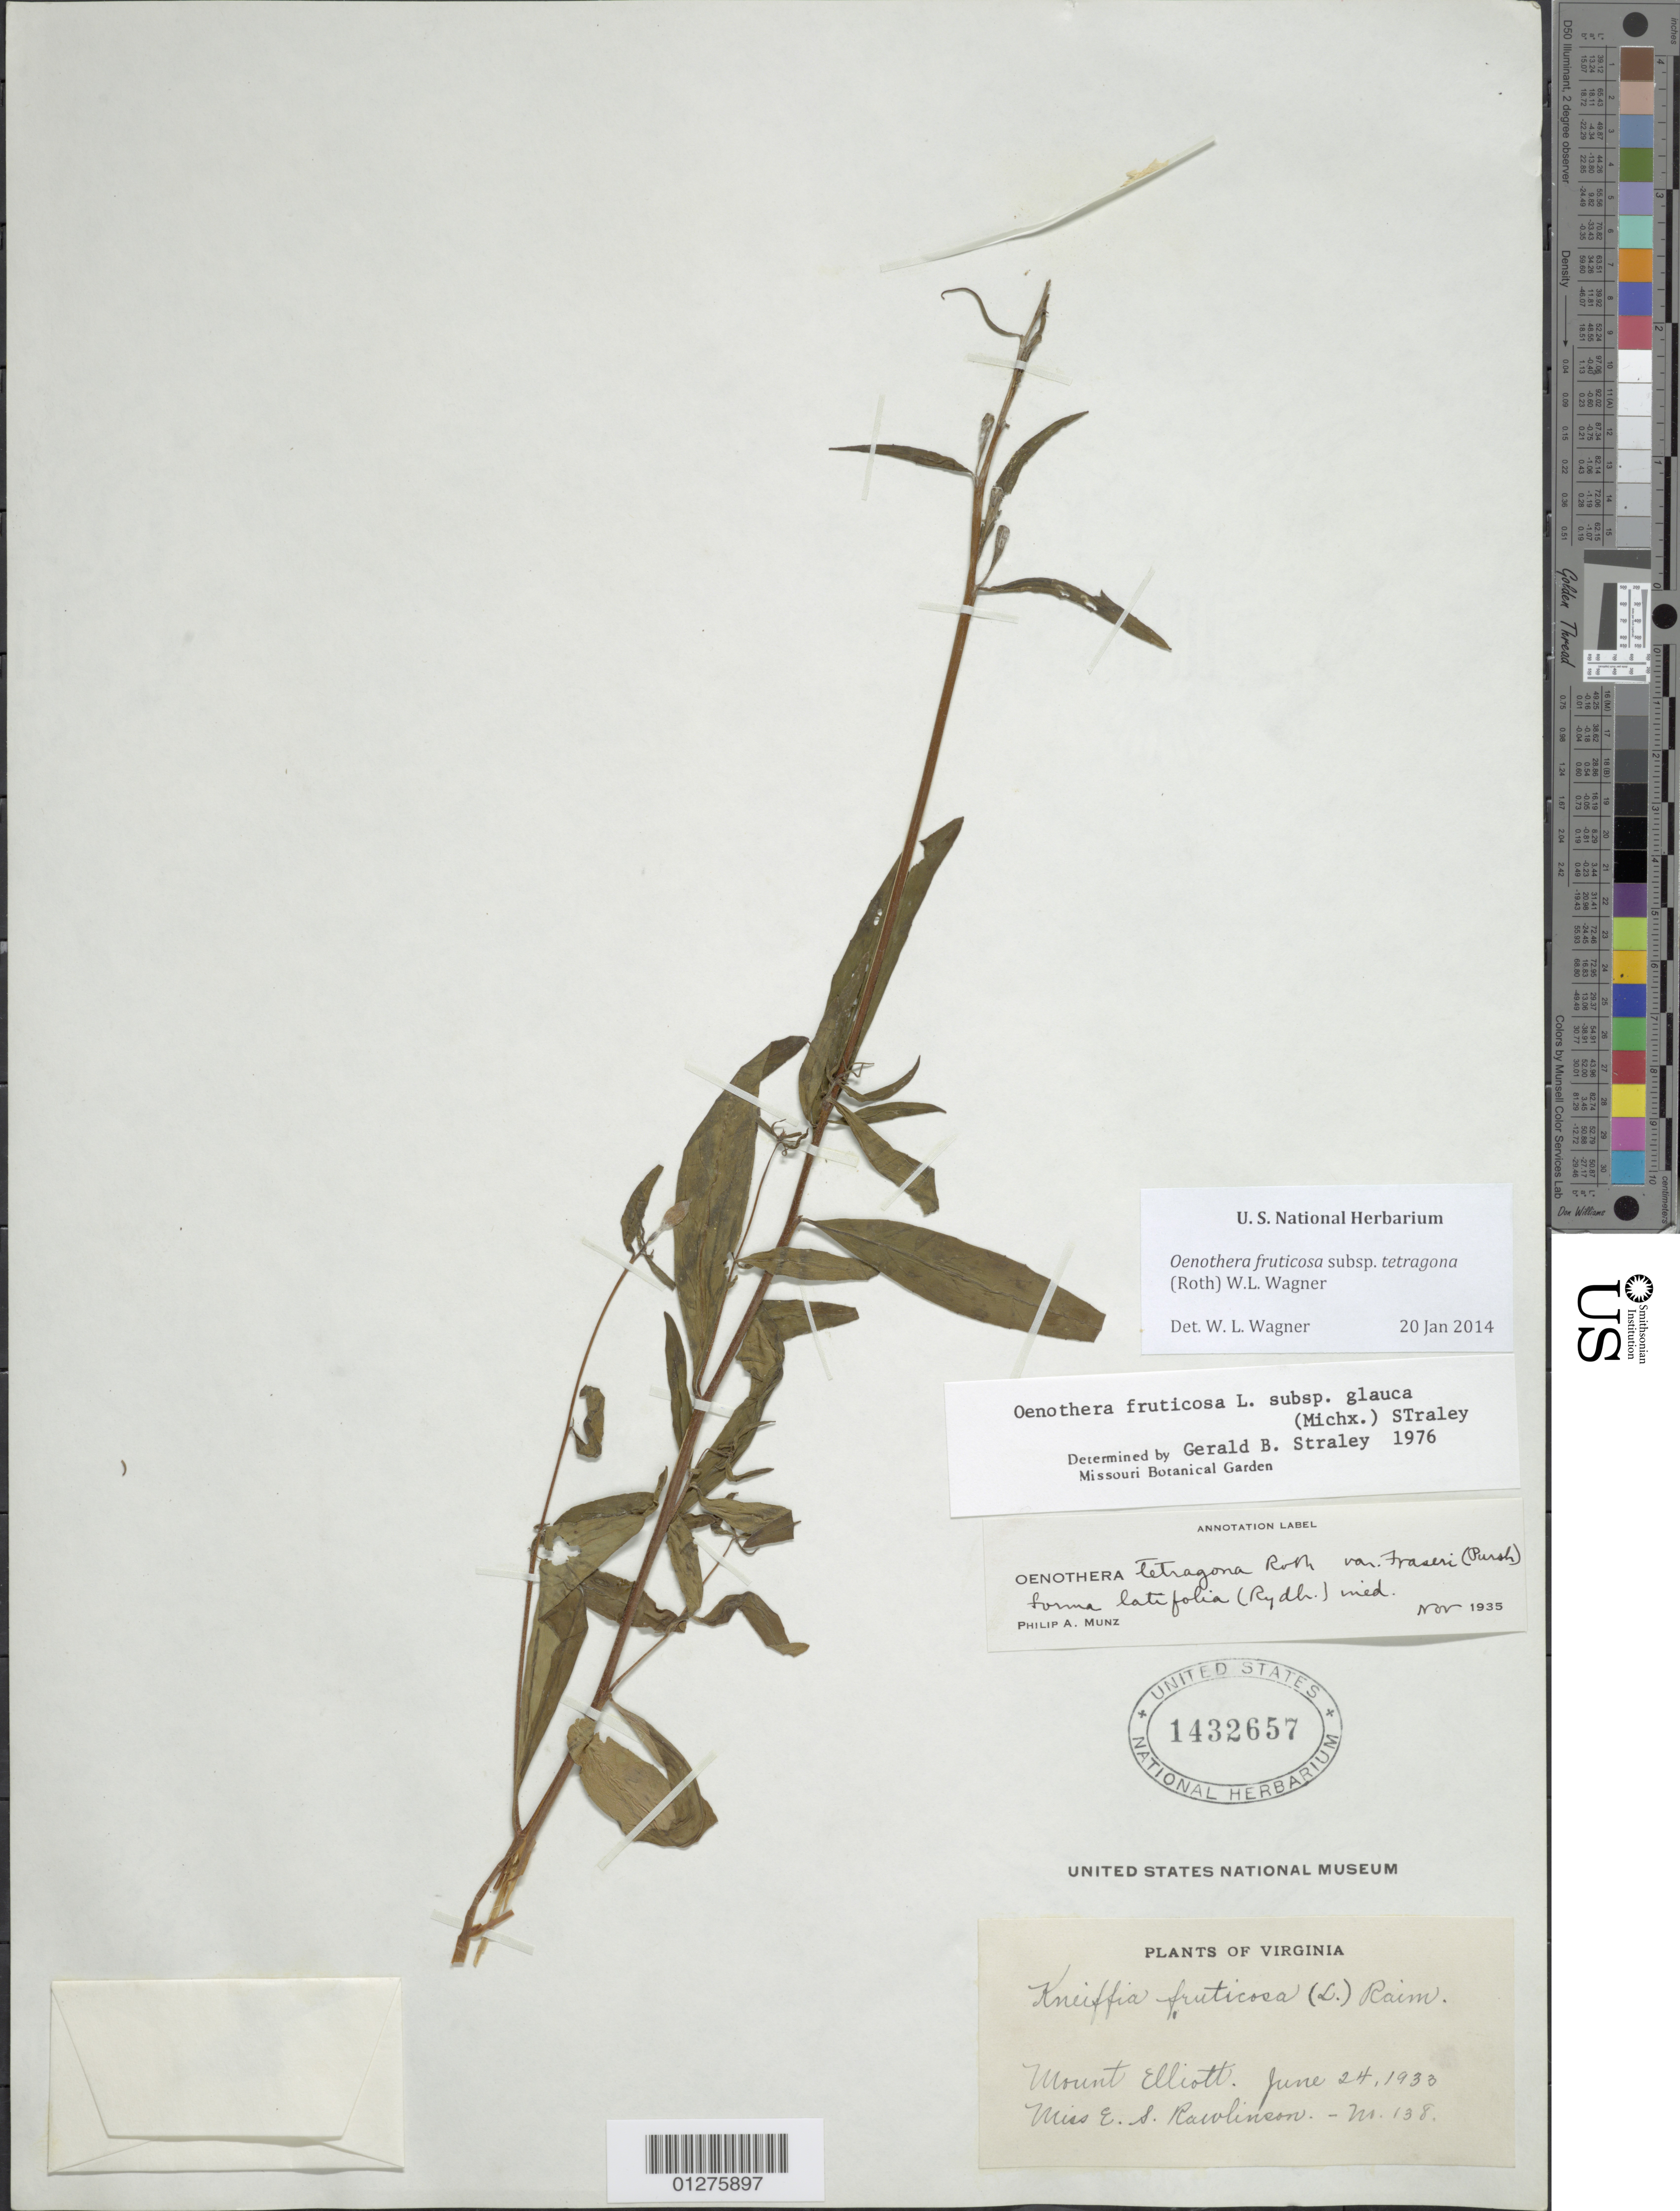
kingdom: Plantae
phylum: Tracheophyta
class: Magnoliopsida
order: Myrtales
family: Onagraceae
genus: Oenothera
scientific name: Oenothera fruticosa subsp. tetragona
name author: (Roth) W.L. Wagner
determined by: Wagner, W. L., (BOT), Smithsonian Institution - National Museum of Natural History (UNITED STATES)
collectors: E. Robinson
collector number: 138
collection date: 1930-06-24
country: United States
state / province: Virginia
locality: Mount Elliott.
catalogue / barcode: US 1432657